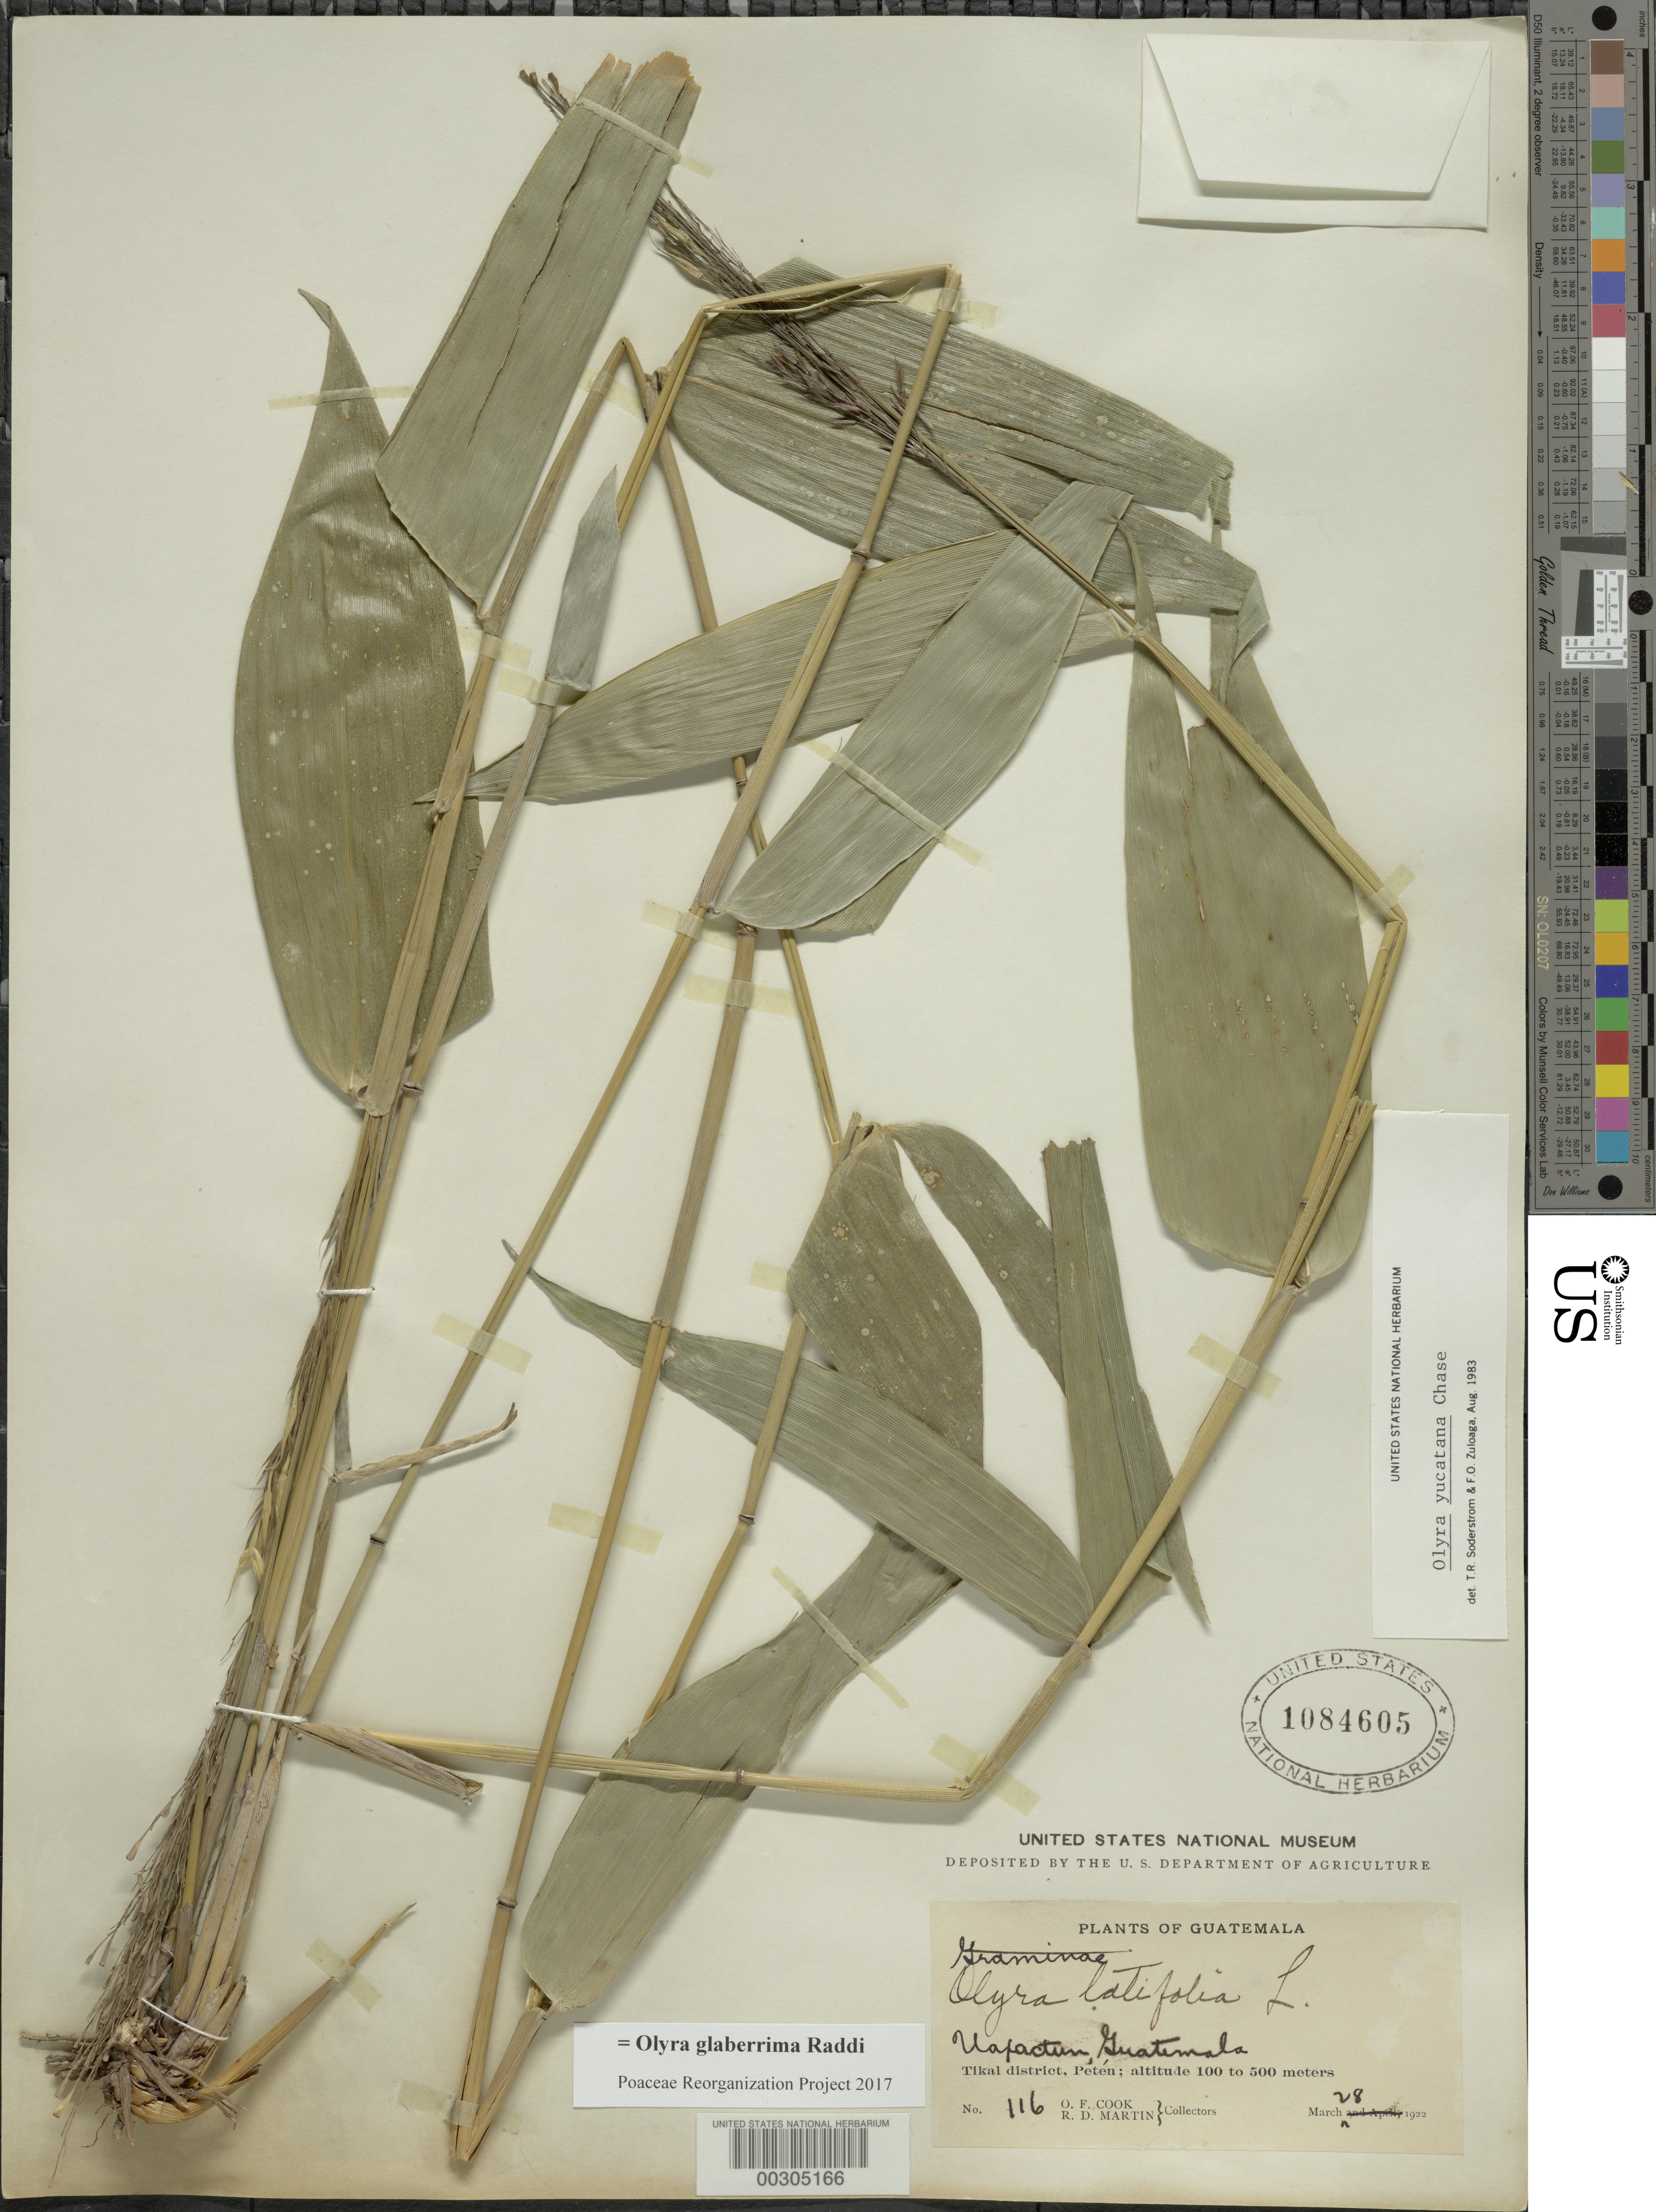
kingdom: Plantae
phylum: Tracheophyta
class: Liliopsida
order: Poales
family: Poaceae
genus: Olyra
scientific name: Olyra glaberrima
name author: Raddi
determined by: Poaceae Reorganization Project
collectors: O. F. Cook & R. D. Martin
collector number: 116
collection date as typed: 28 Mar 1922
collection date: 1922-03-28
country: Guatemala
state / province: El Petén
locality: Uaxactún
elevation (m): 100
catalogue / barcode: US 1084605